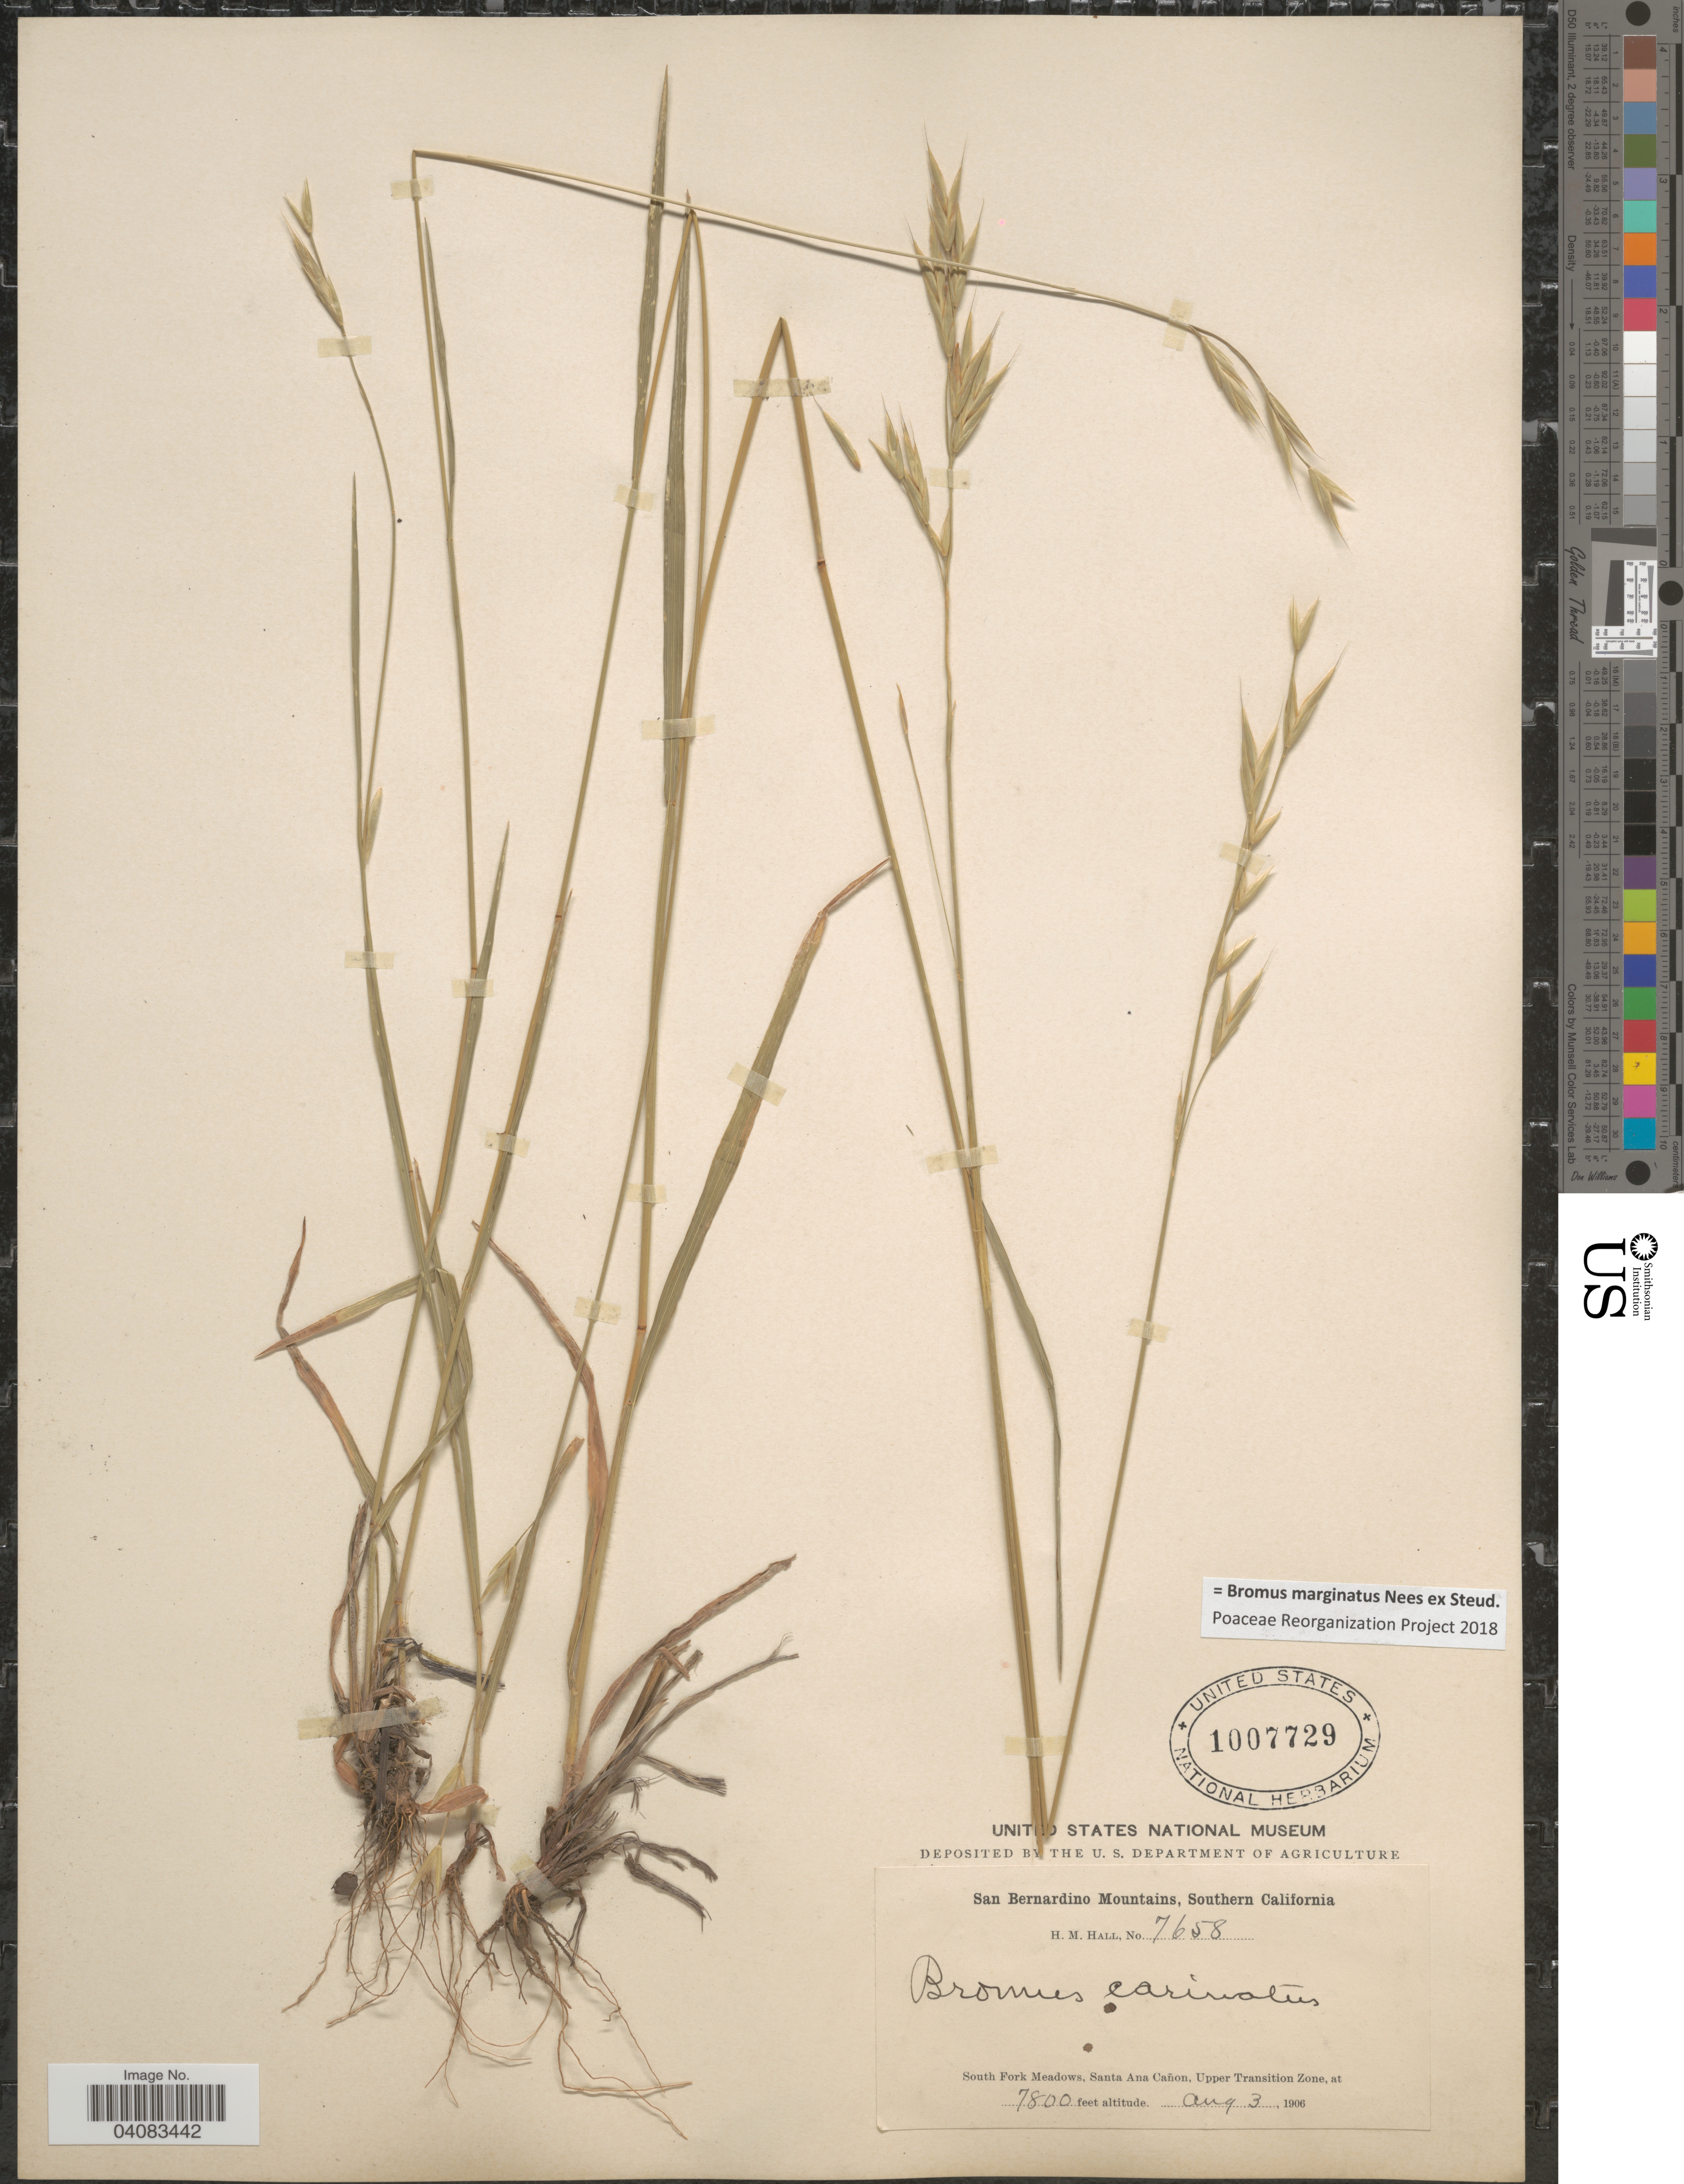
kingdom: Plantae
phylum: Tracheophyta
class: Liliopsida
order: Poales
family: Poaceae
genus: Bromus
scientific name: Bromus marginatus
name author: Nees ex Steud.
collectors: H. M. Hall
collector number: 7658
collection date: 1906-08-03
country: United States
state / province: California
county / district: San Bernardino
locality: San Bernardino Mountains, Southern California. South Fork Meadows, Santa Ana Cañon, Upper Transition Zone.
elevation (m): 2377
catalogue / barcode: US 1007729